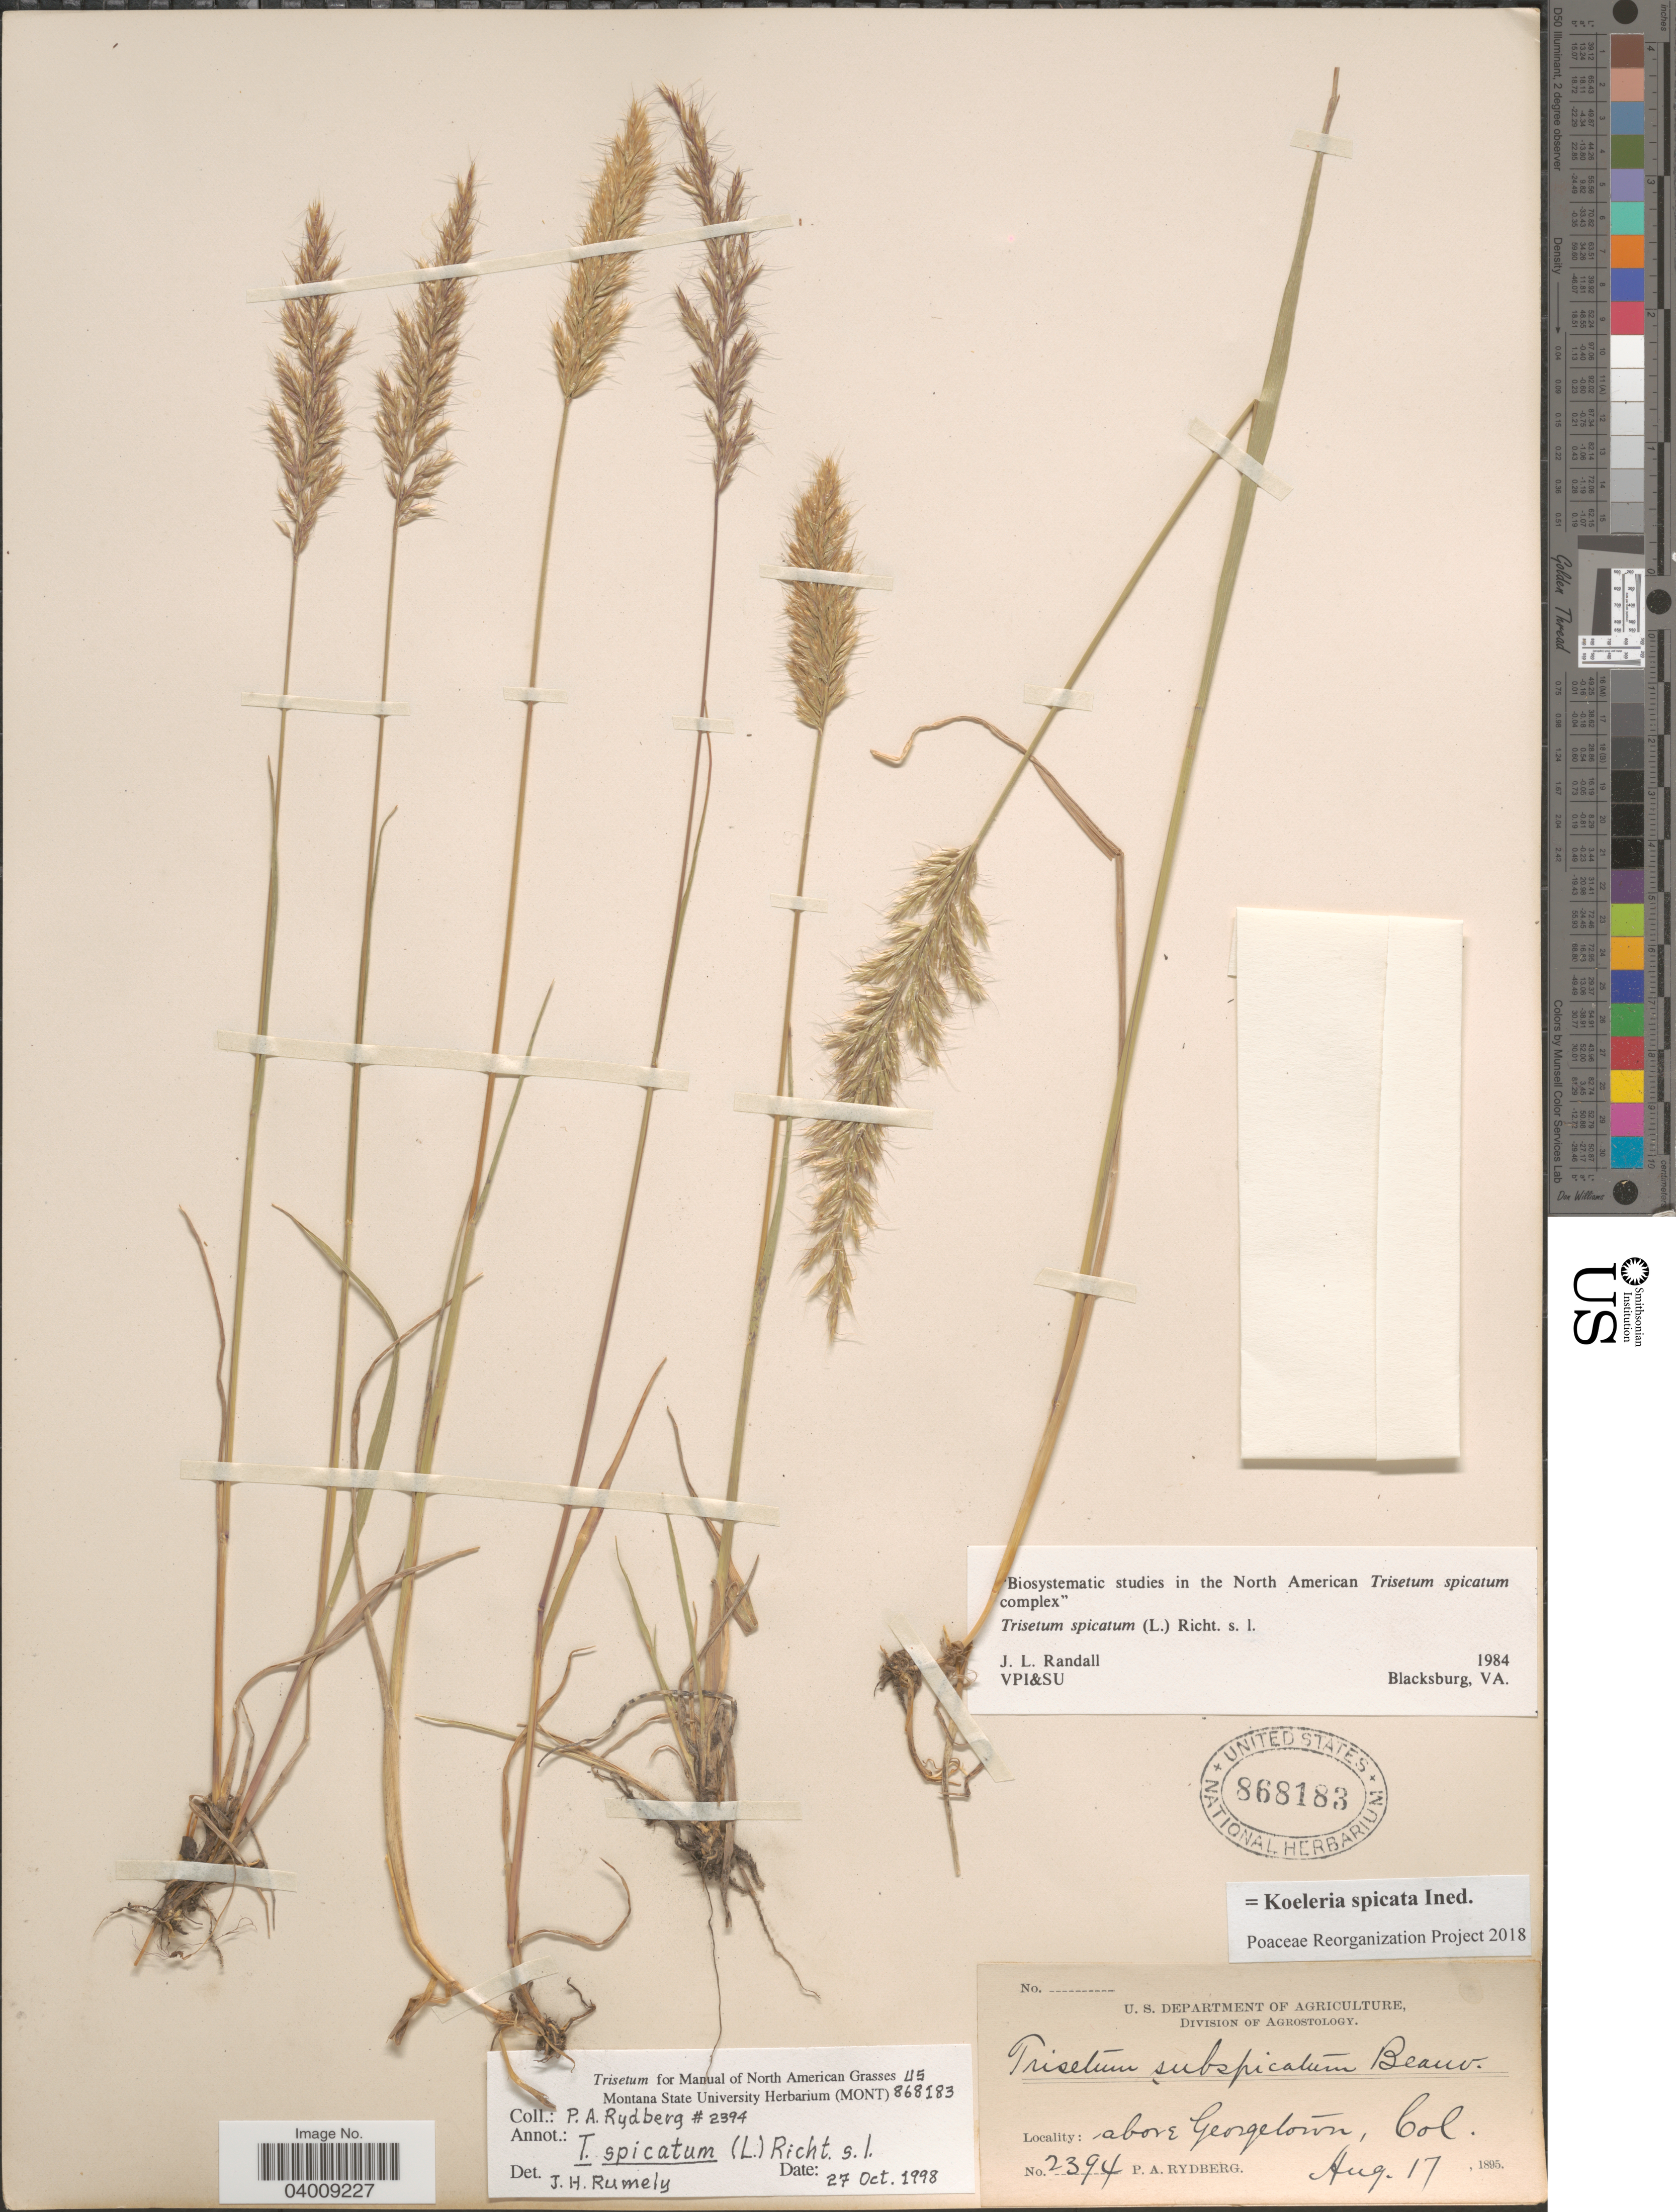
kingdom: Plantae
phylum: Tracheophyta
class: Liliopsida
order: Poales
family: Poaceae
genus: Koeleria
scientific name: Koeleria spicata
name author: (L.) Barberá et al.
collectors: P. A. Rydberg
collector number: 2394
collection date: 1895-08-17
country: United States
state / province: Colorado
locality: Above Georgetown.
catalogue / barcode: US 868183